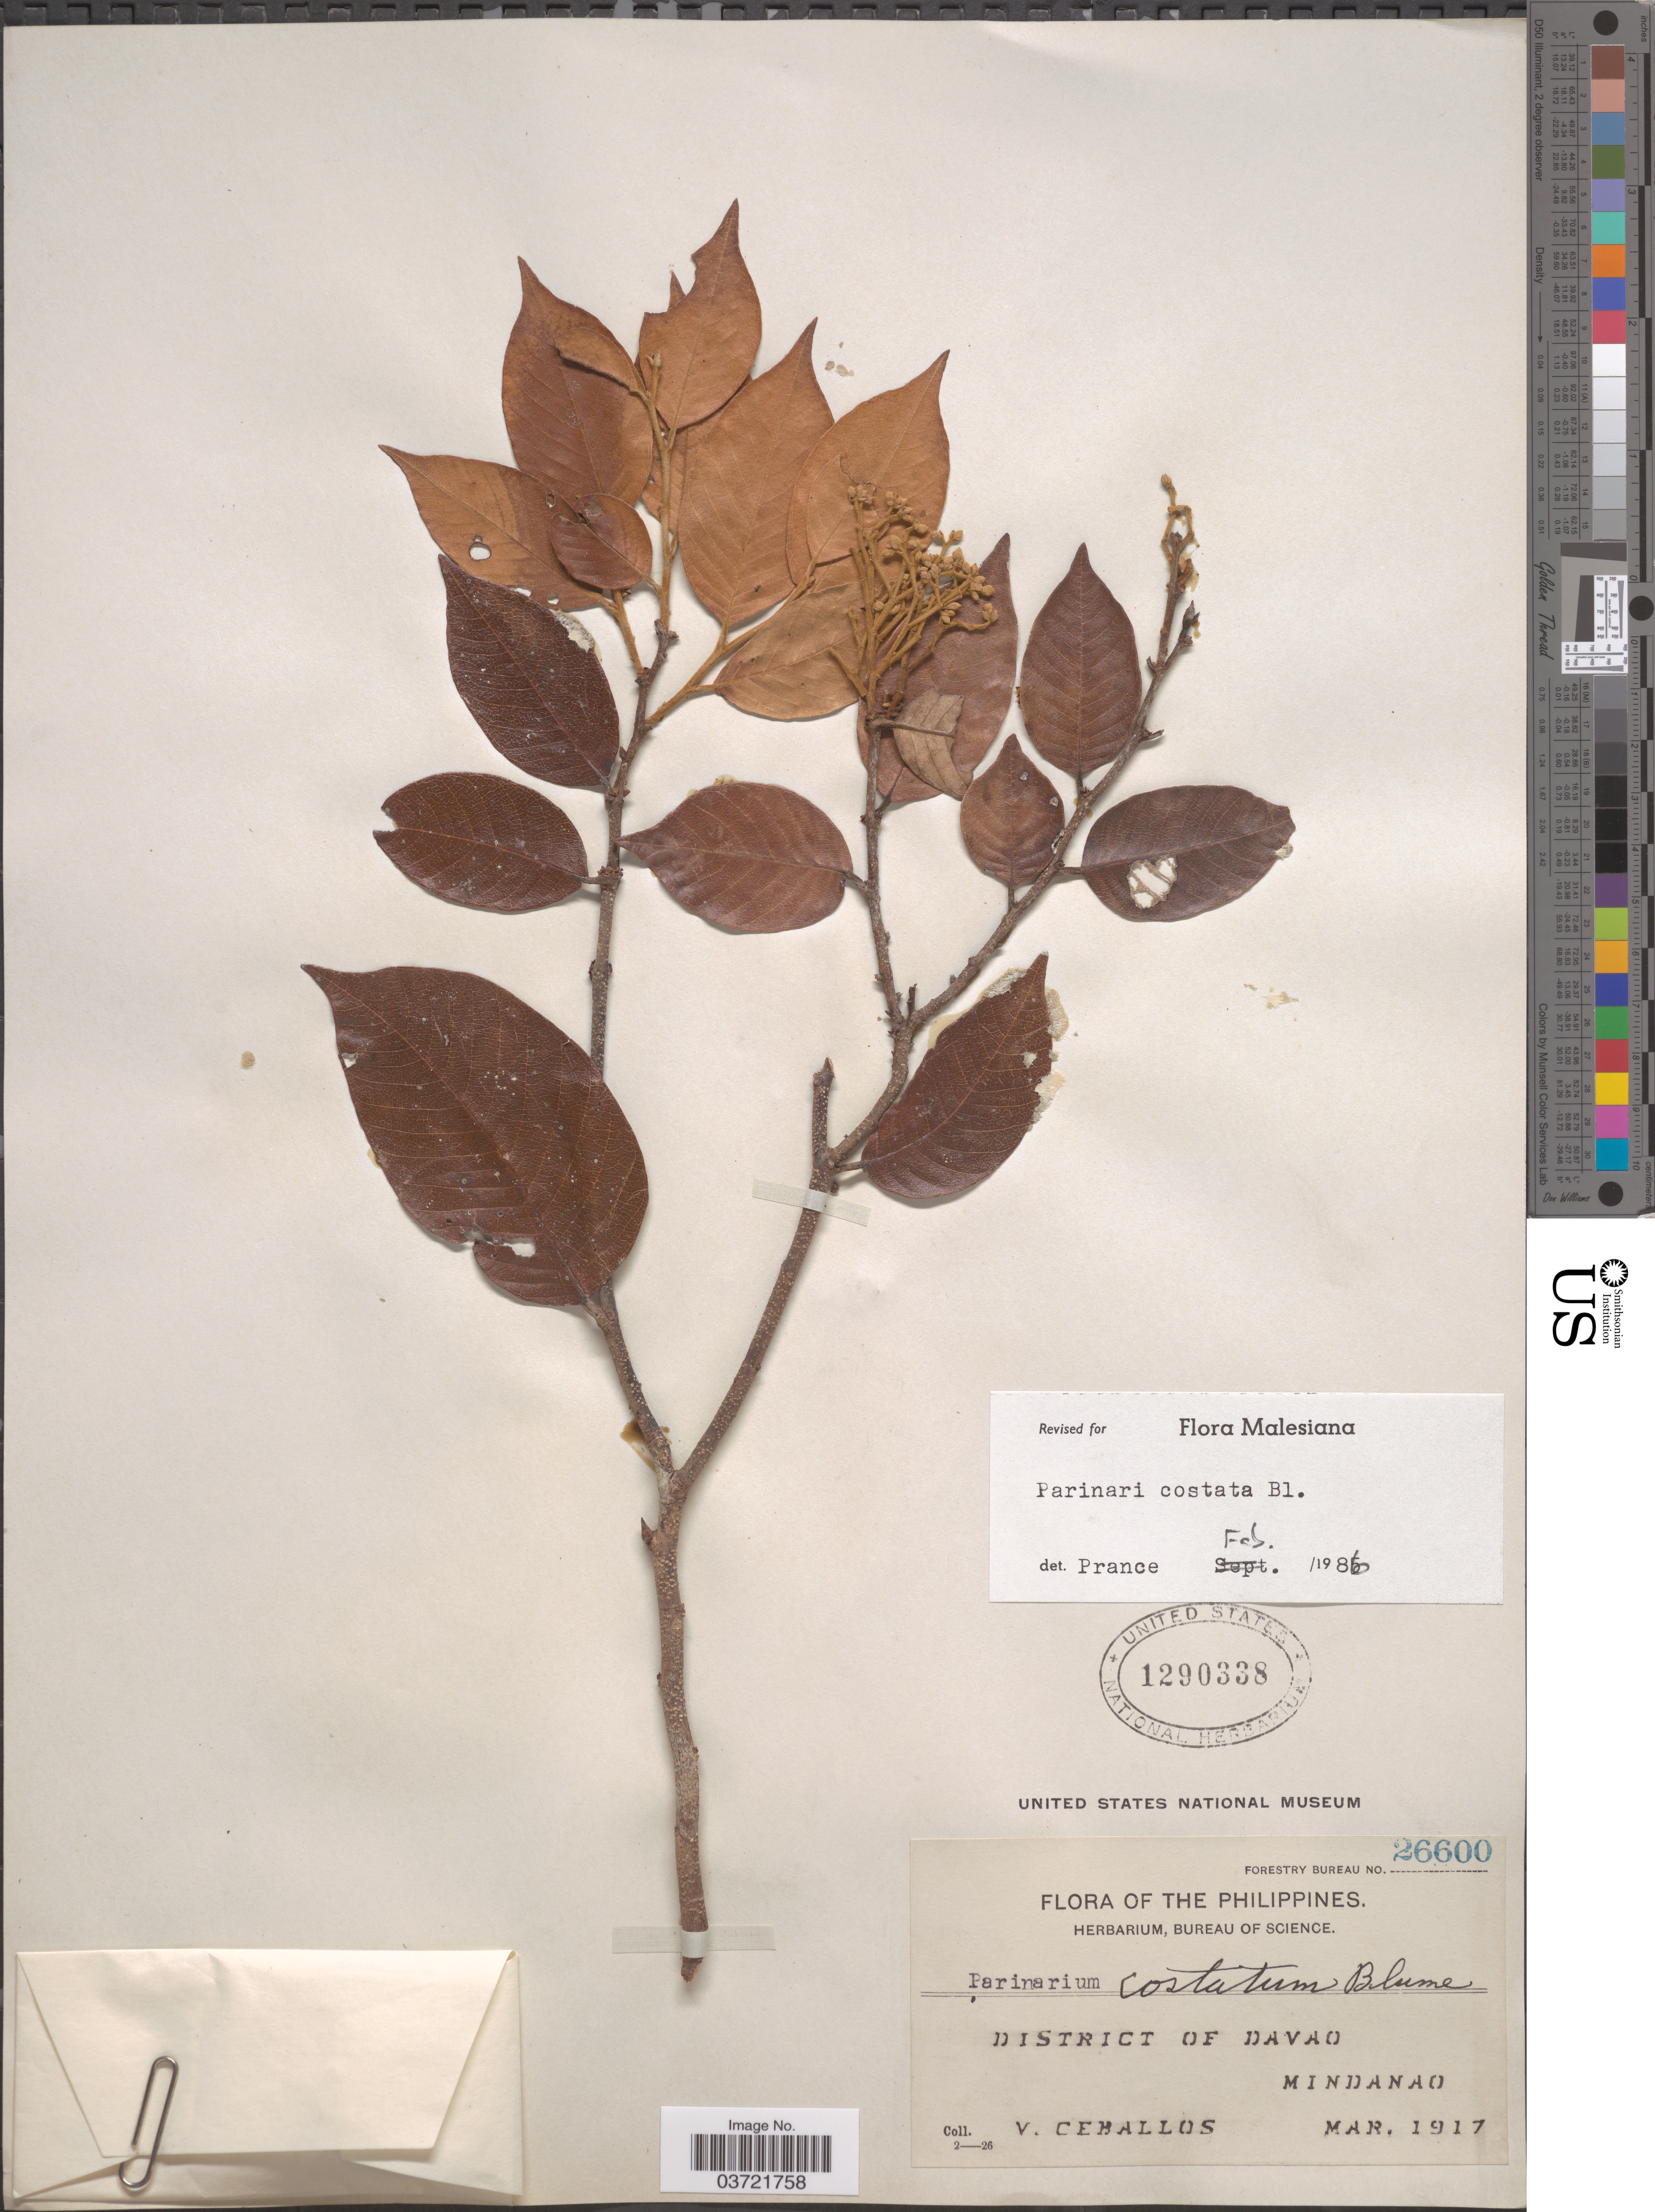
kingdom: Plantae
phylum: Tracheophyta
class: Magnoliopsida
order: Malpighiales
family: Chrysobalanaceae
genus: Parinari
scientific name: Parinari costata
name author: Blume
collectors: V. Ceballos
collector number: Forestry Bureau 26600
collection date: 1917-03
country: Philippines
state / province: Davao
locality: District of Davao. Mindanao.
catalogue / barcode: US 1290338